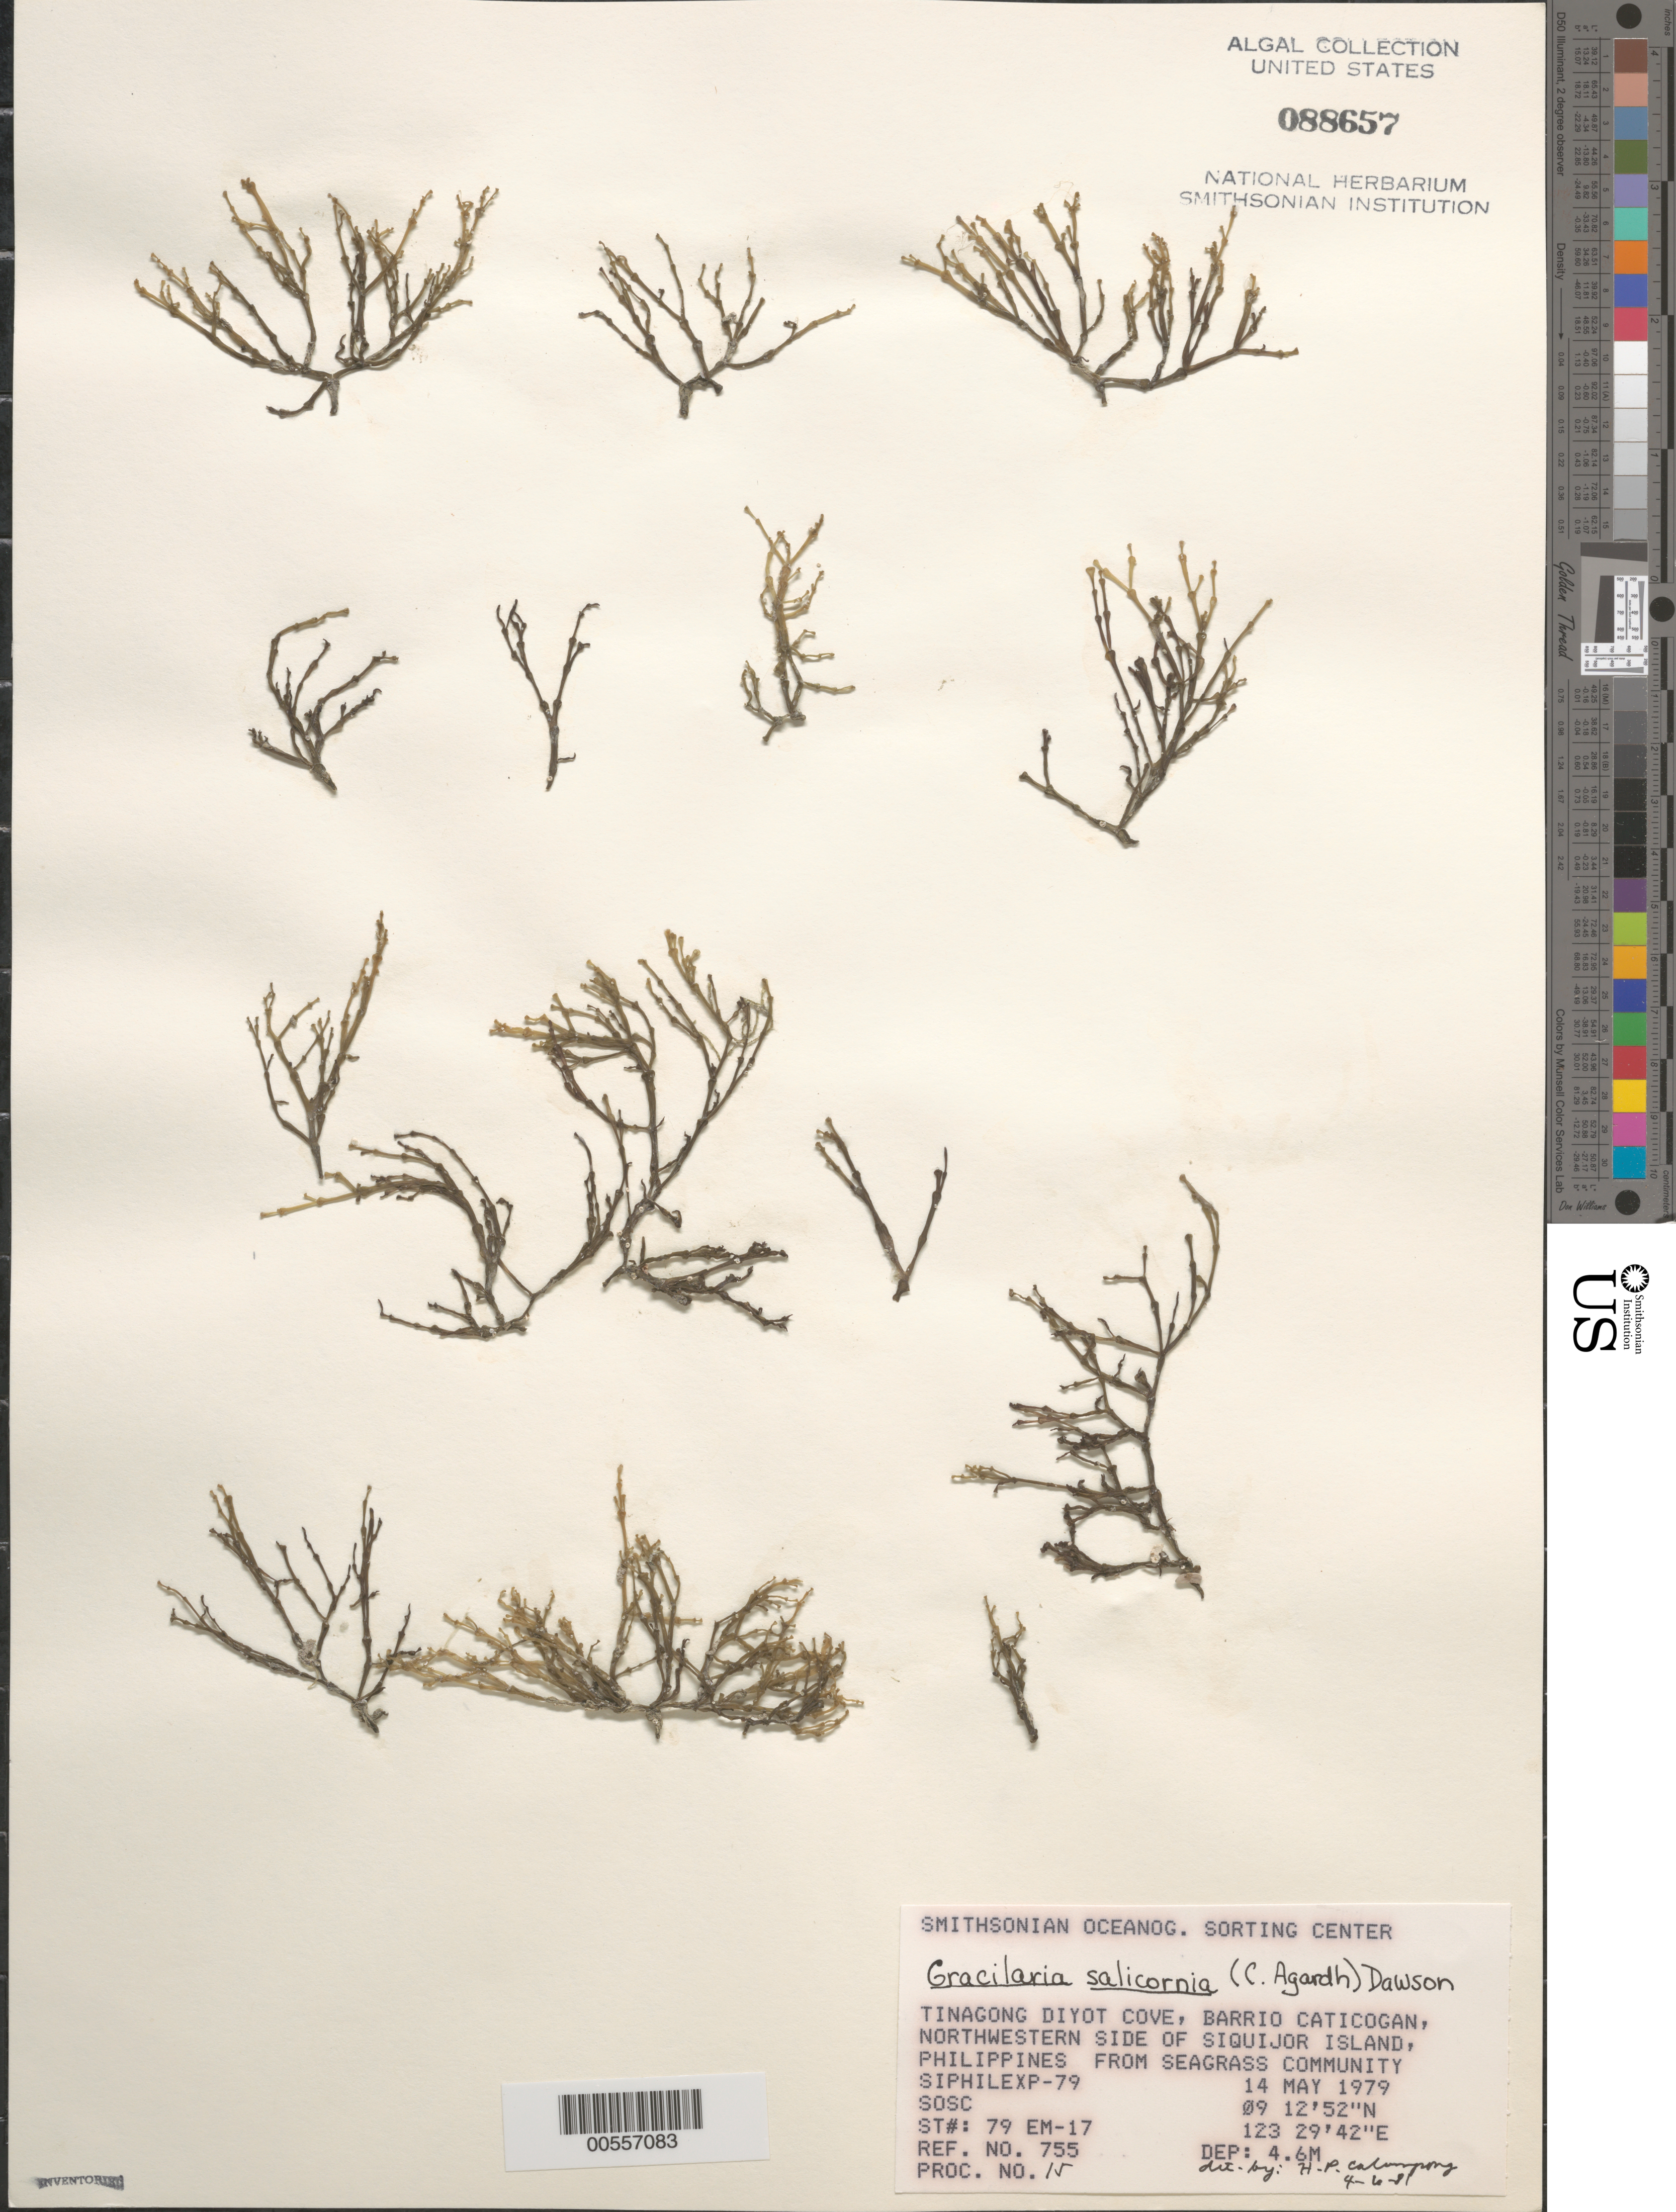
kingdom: Plantae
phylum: Rhodophyta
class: Florideophyceae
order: Gracilariales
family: Gracilariaceae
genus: Gracilaria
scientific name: Gracilaria salicornia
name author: (C. Agardh) E.Y. Dawson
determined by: Calumpong, H. P.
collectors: SOSC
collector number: Station 79 Em-17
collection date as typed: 14 May 1979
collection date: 1979-05-14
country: Philippines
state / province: Central Visayas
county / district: Siquijor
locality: Visayan, Siquijor island, barrio caticogan, tinagong diyot cove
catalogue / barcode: US 88657